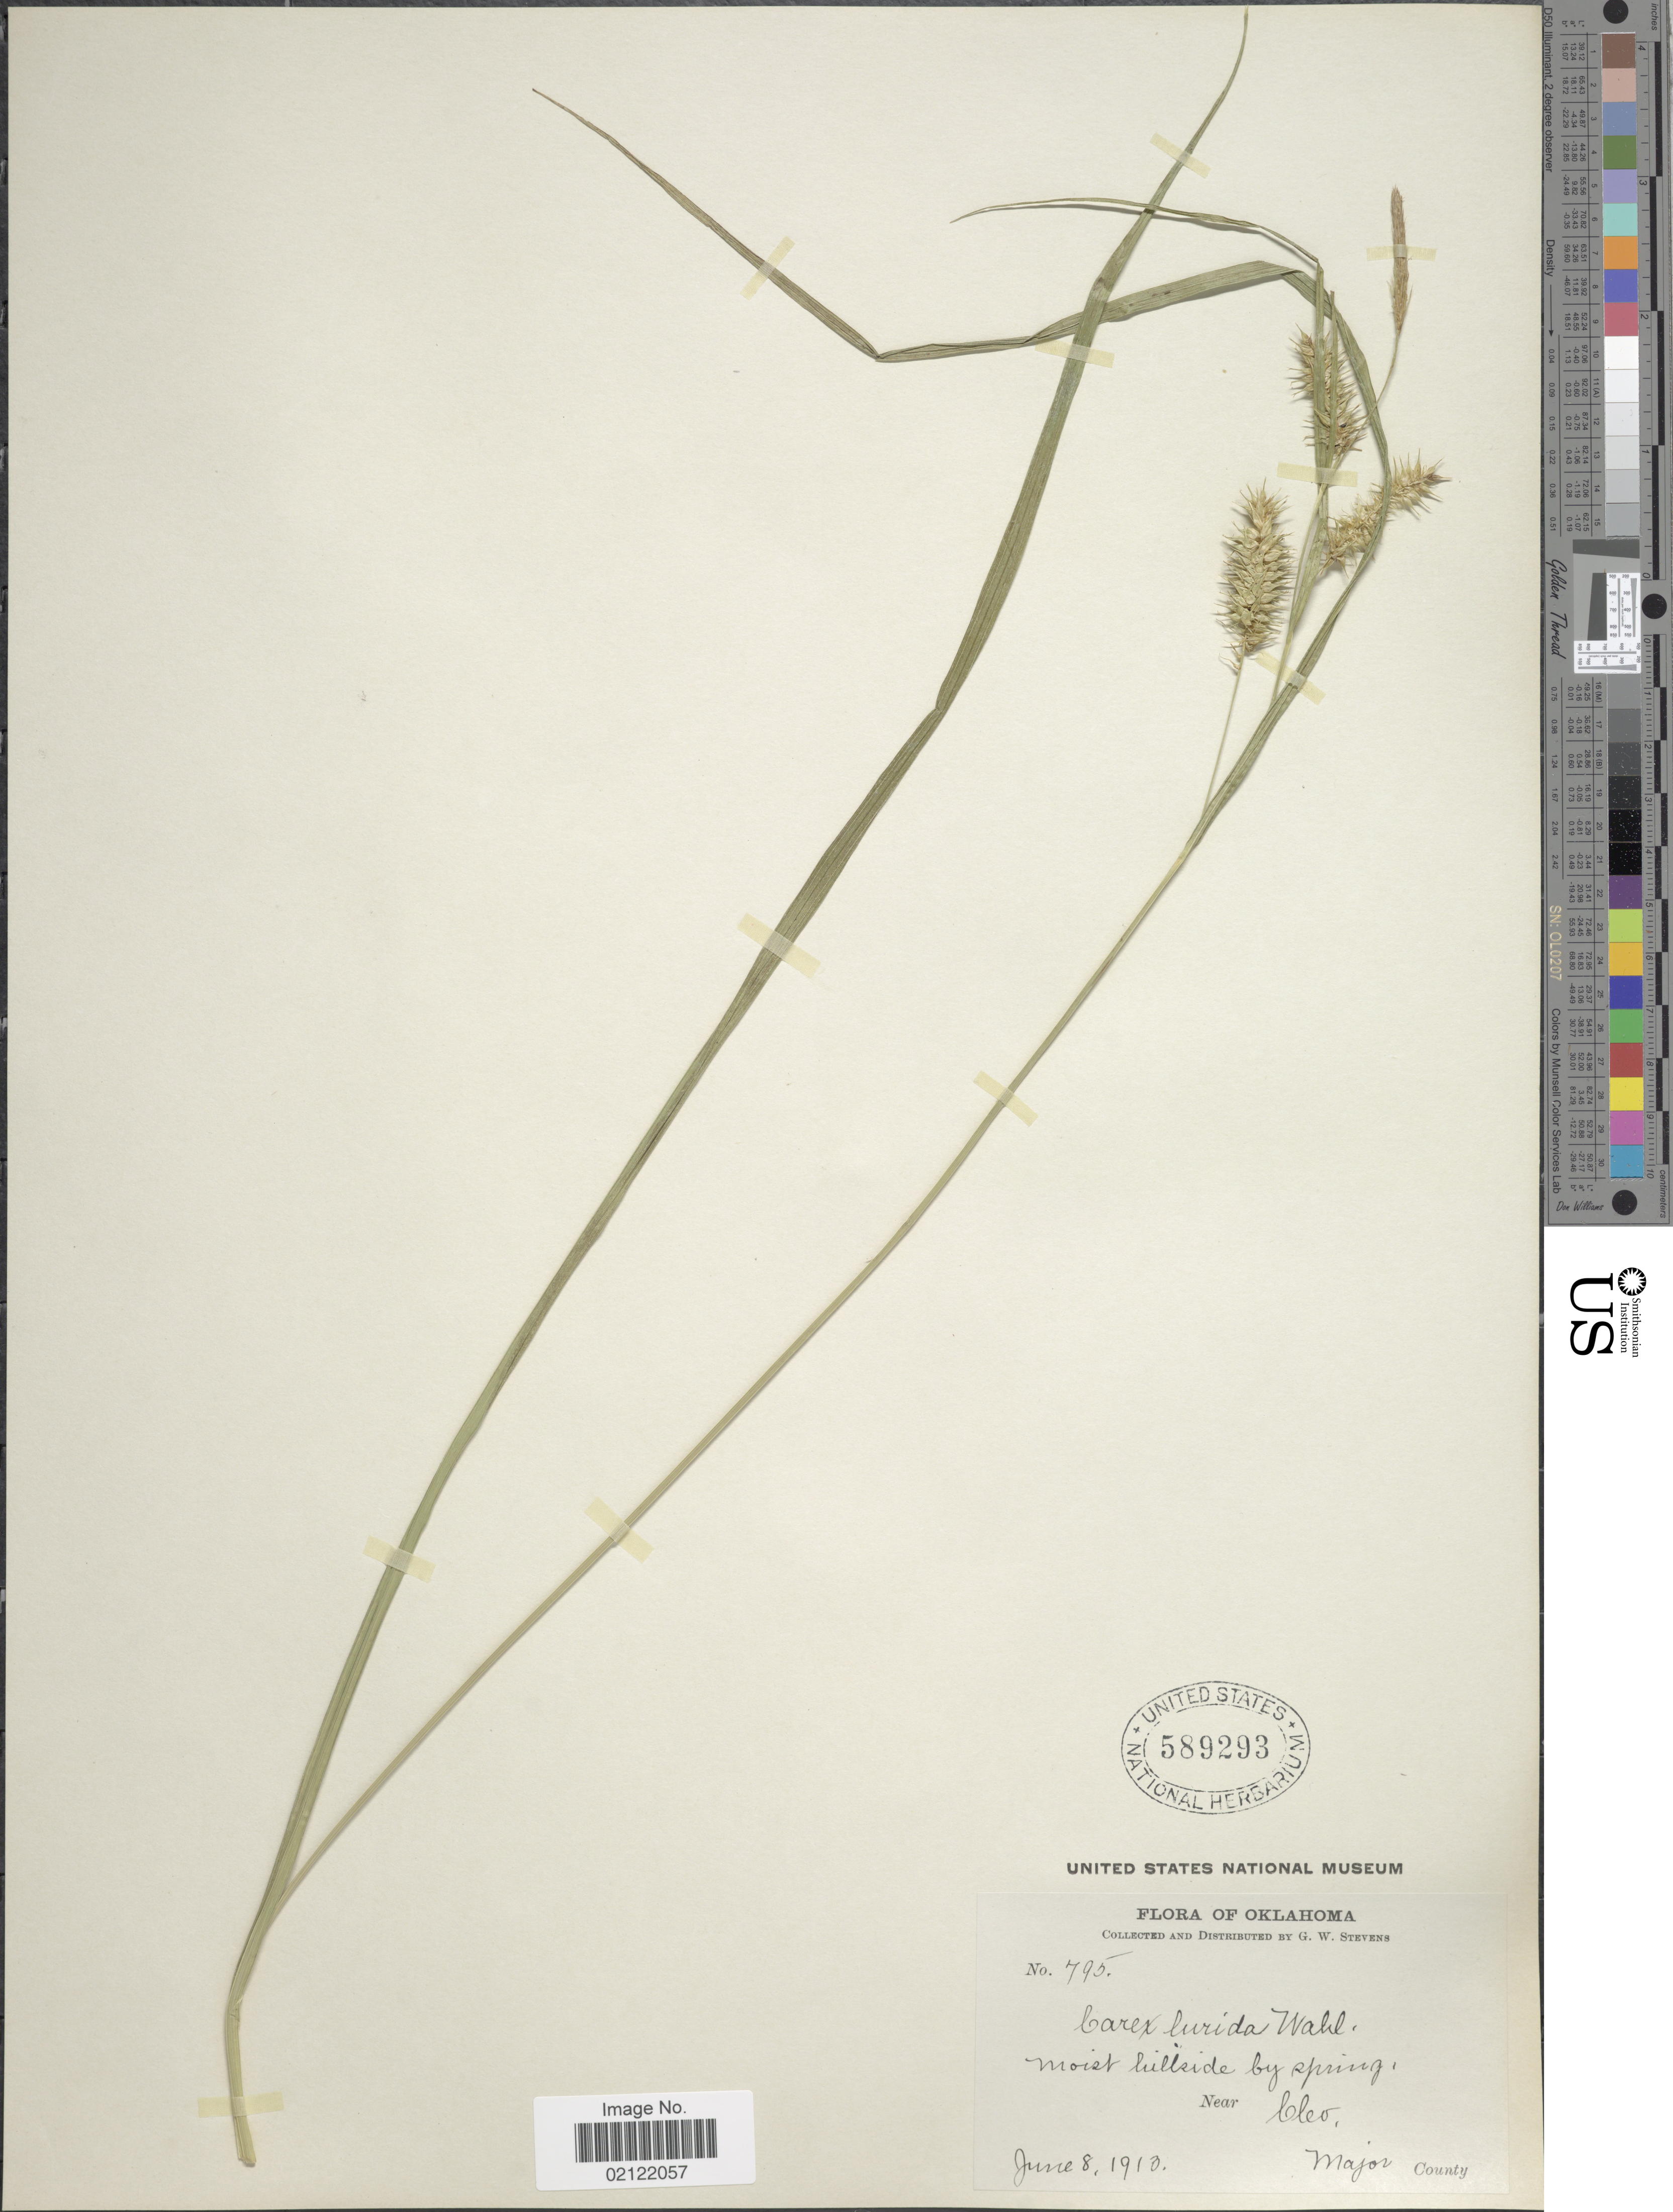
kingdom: Plantae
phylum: Tracheophyta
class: Liliopsida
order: Poales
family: Cyperaceae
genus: Carex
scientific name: Carex lurida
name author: Wahlenb.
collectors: G. W. Stevens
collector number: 795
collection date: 1913-06-08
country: United States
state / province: Oklahoma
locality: Moist hillside by spring, Near Cleo, Major County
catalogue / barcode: US 589293